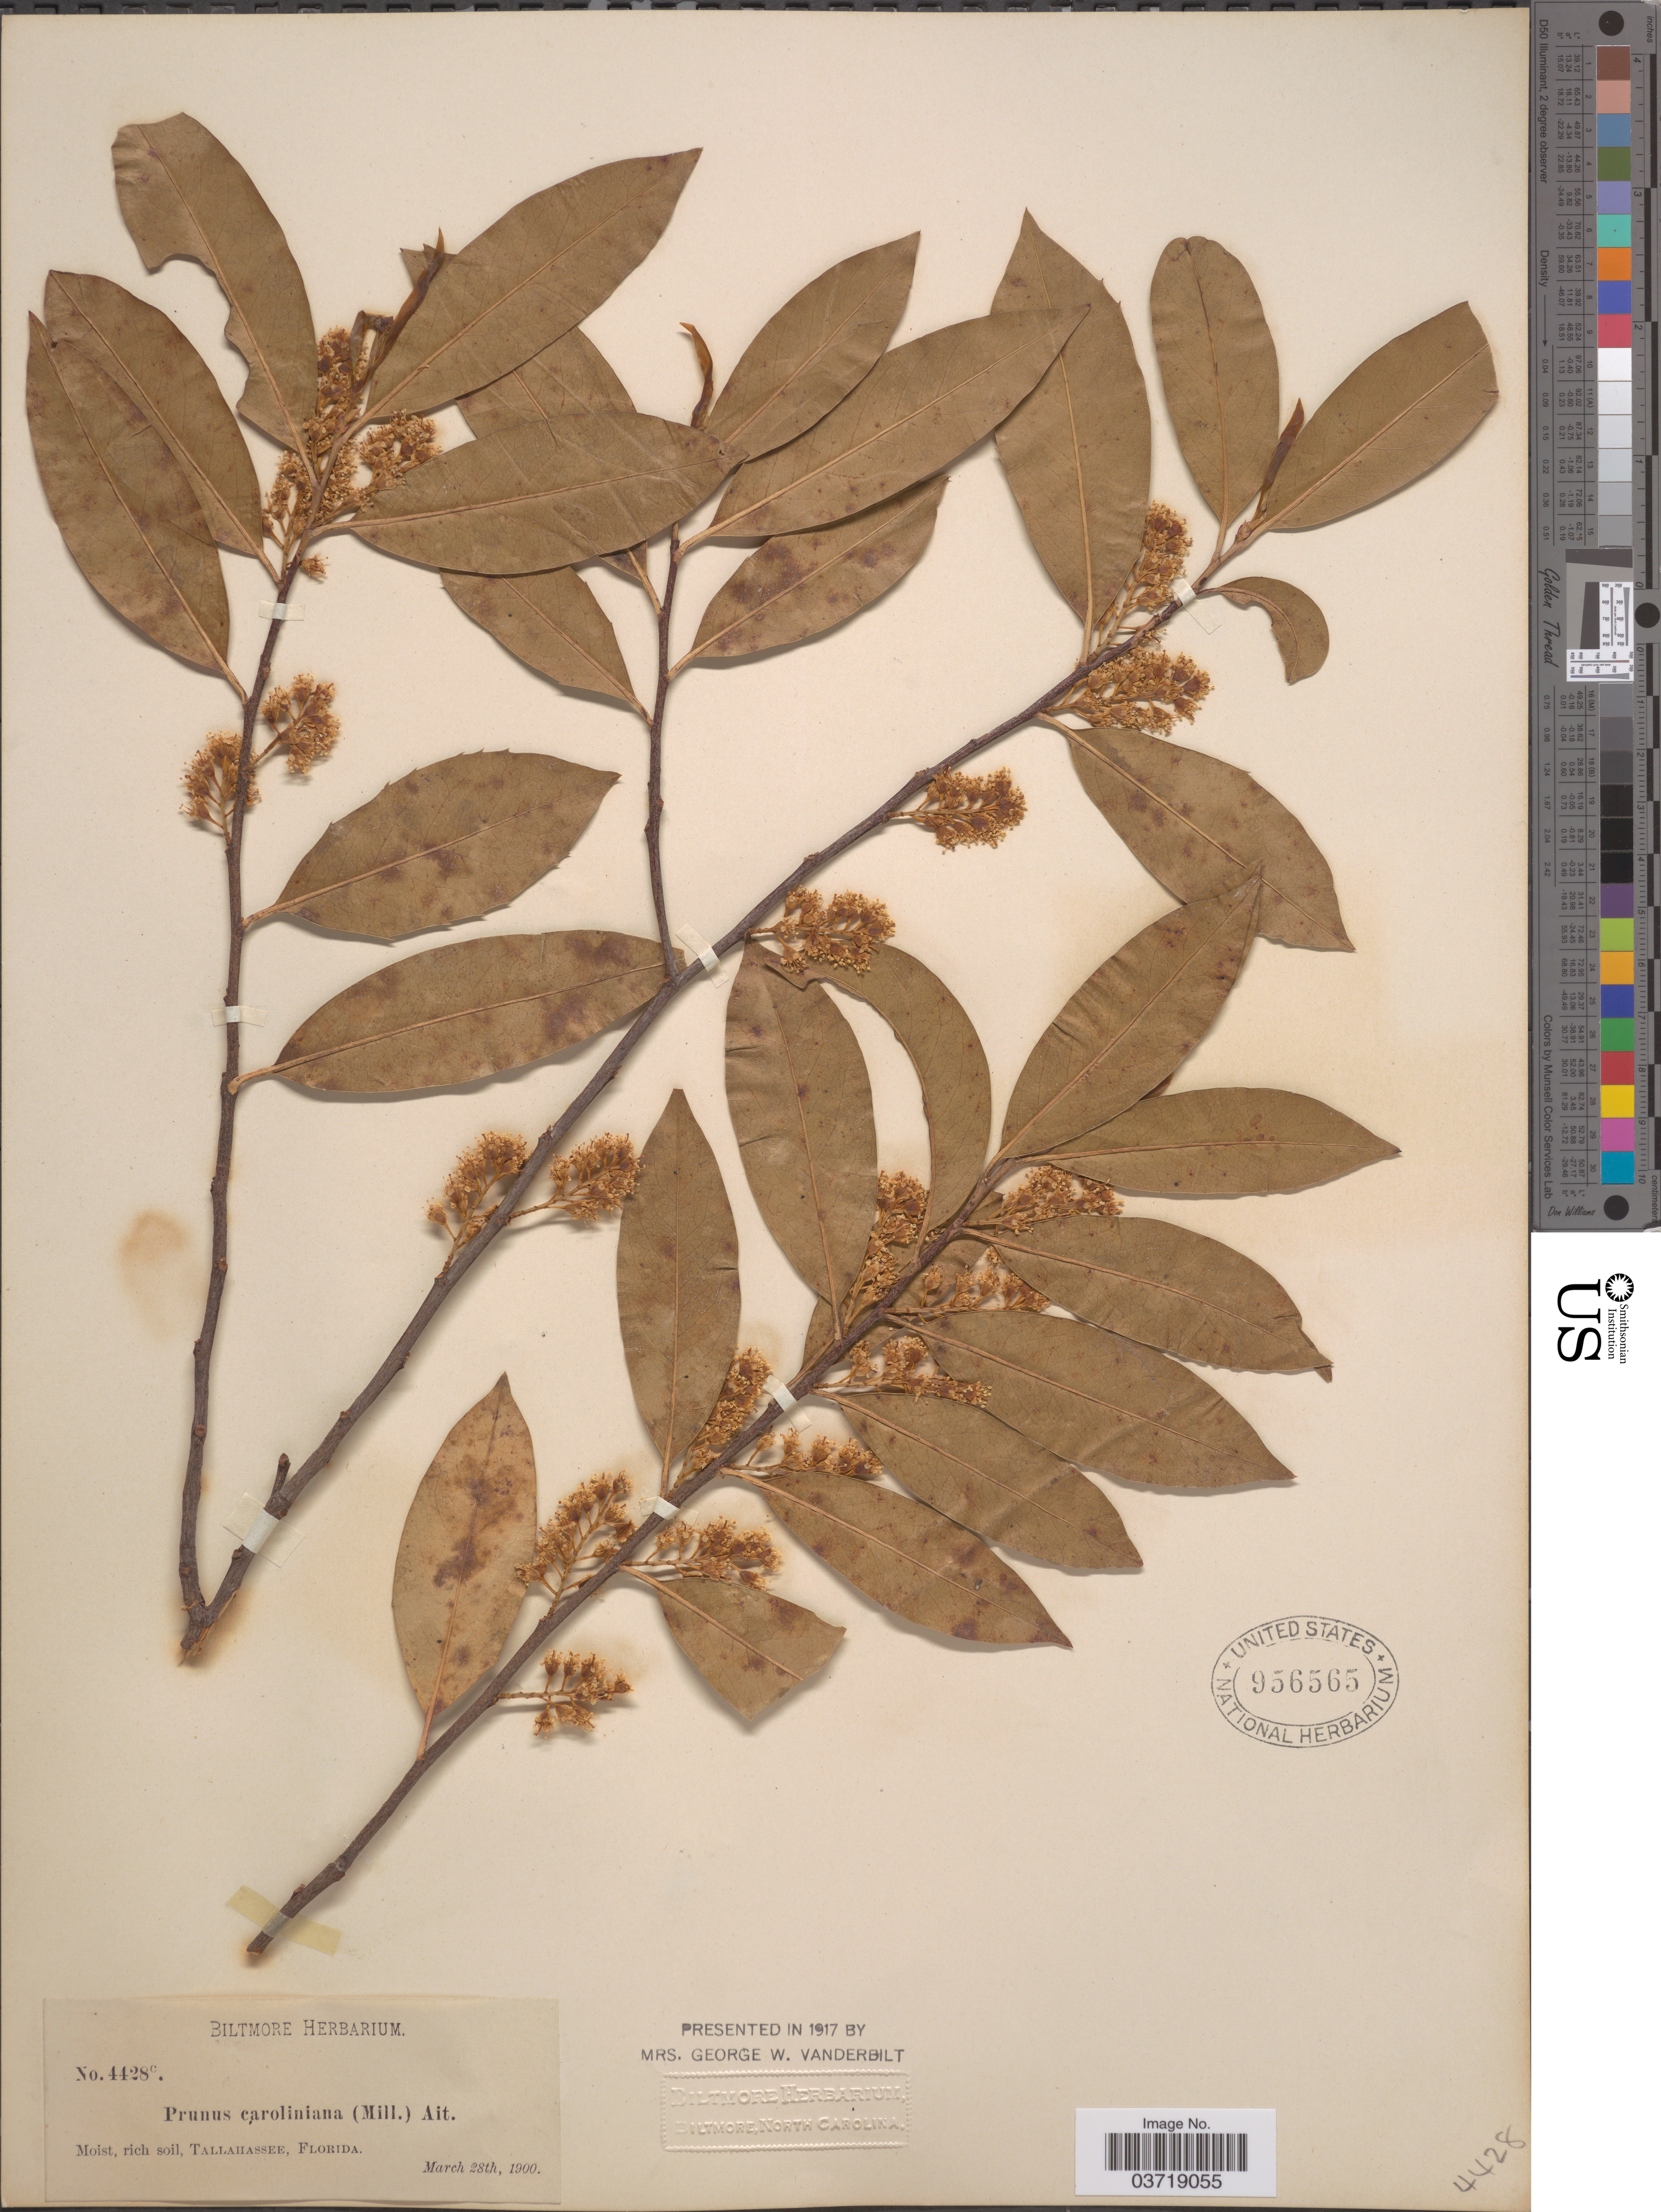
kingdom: Plantae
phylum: Tracheophyta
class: Magnoliopsida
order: Rosales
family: Rosaceae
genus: Prunus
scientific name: Prunus caroliniana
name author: (Mill.) Aiton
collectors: ex herb. Biltmore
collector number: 4428c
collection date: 1900-03-28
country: United States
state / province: Florida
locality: Tallahassee.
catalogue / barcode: US 956565